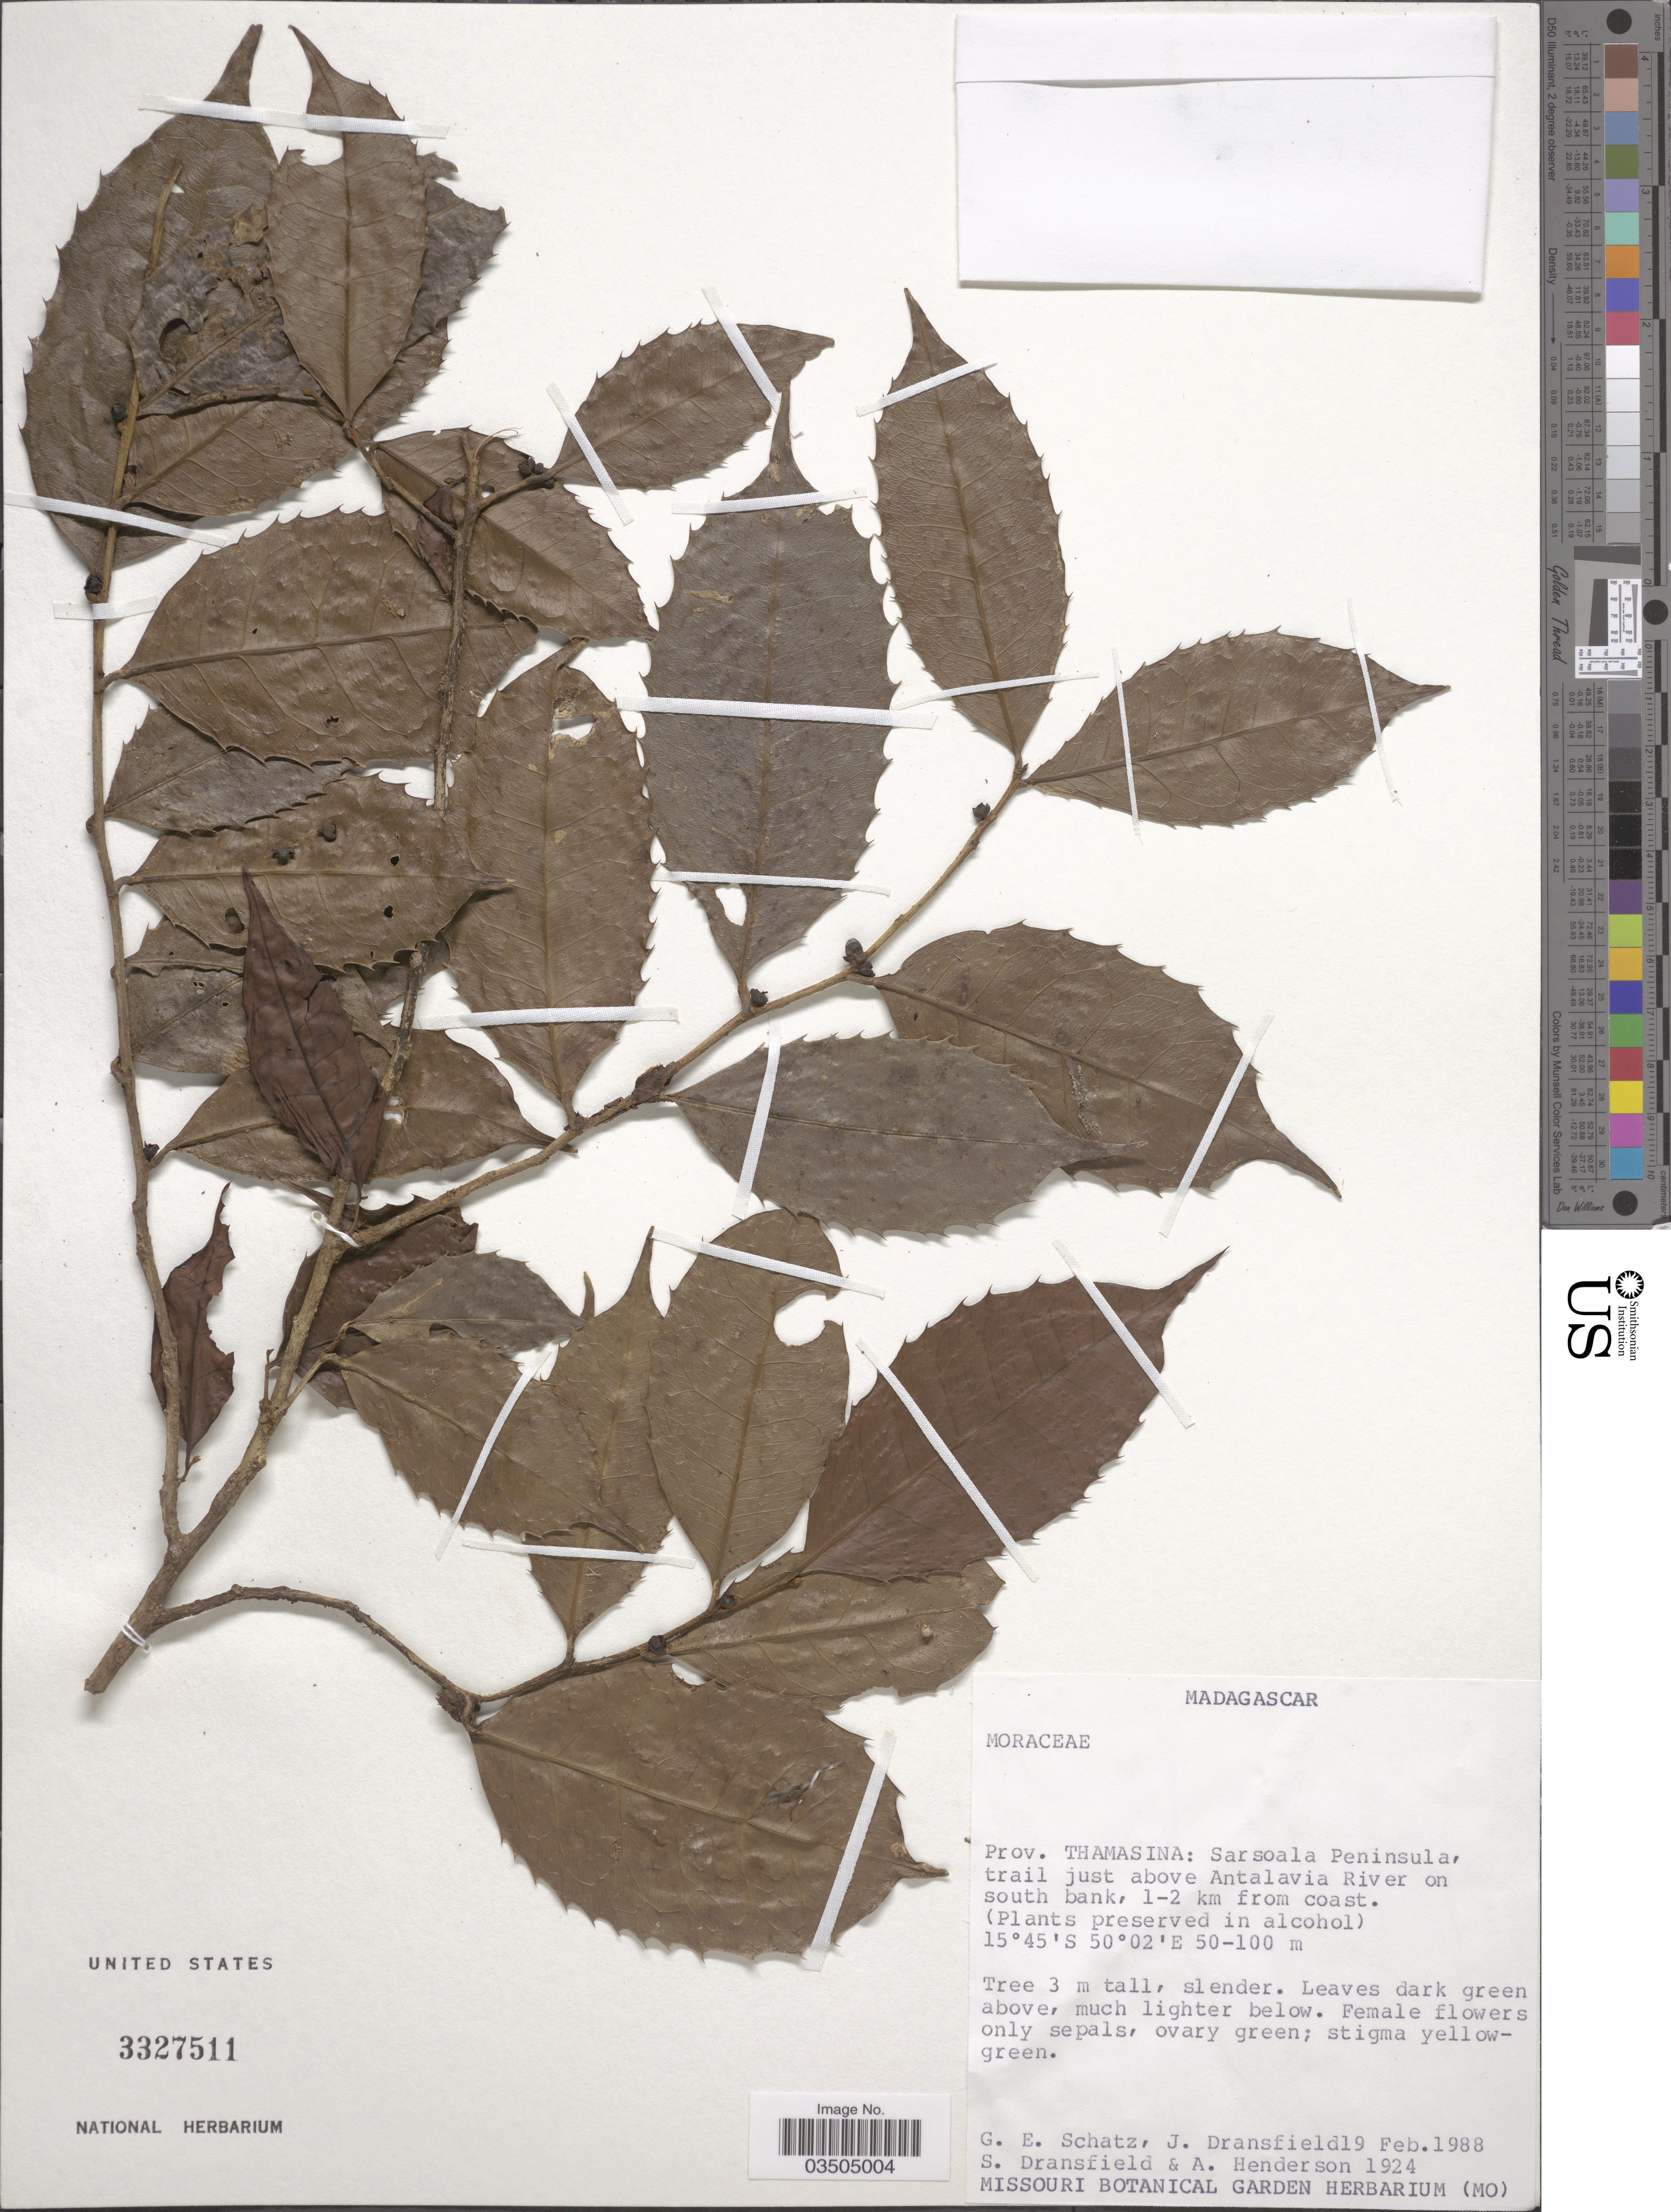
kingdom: Plantae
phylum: Tracheophyta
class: Magnoliopsida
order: Proteales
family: Proteaceae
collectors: G. Schatz, J. Dransfield, S. Dransfield & A. Henderson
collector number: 1924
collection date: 1988-02-19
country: Madagascar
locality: Prov. Thamasina: Sarsoala Peninsula, trail just above Antalavia River on south bank, 1-2 km from coast.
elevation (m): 50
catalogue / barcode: US 3327511